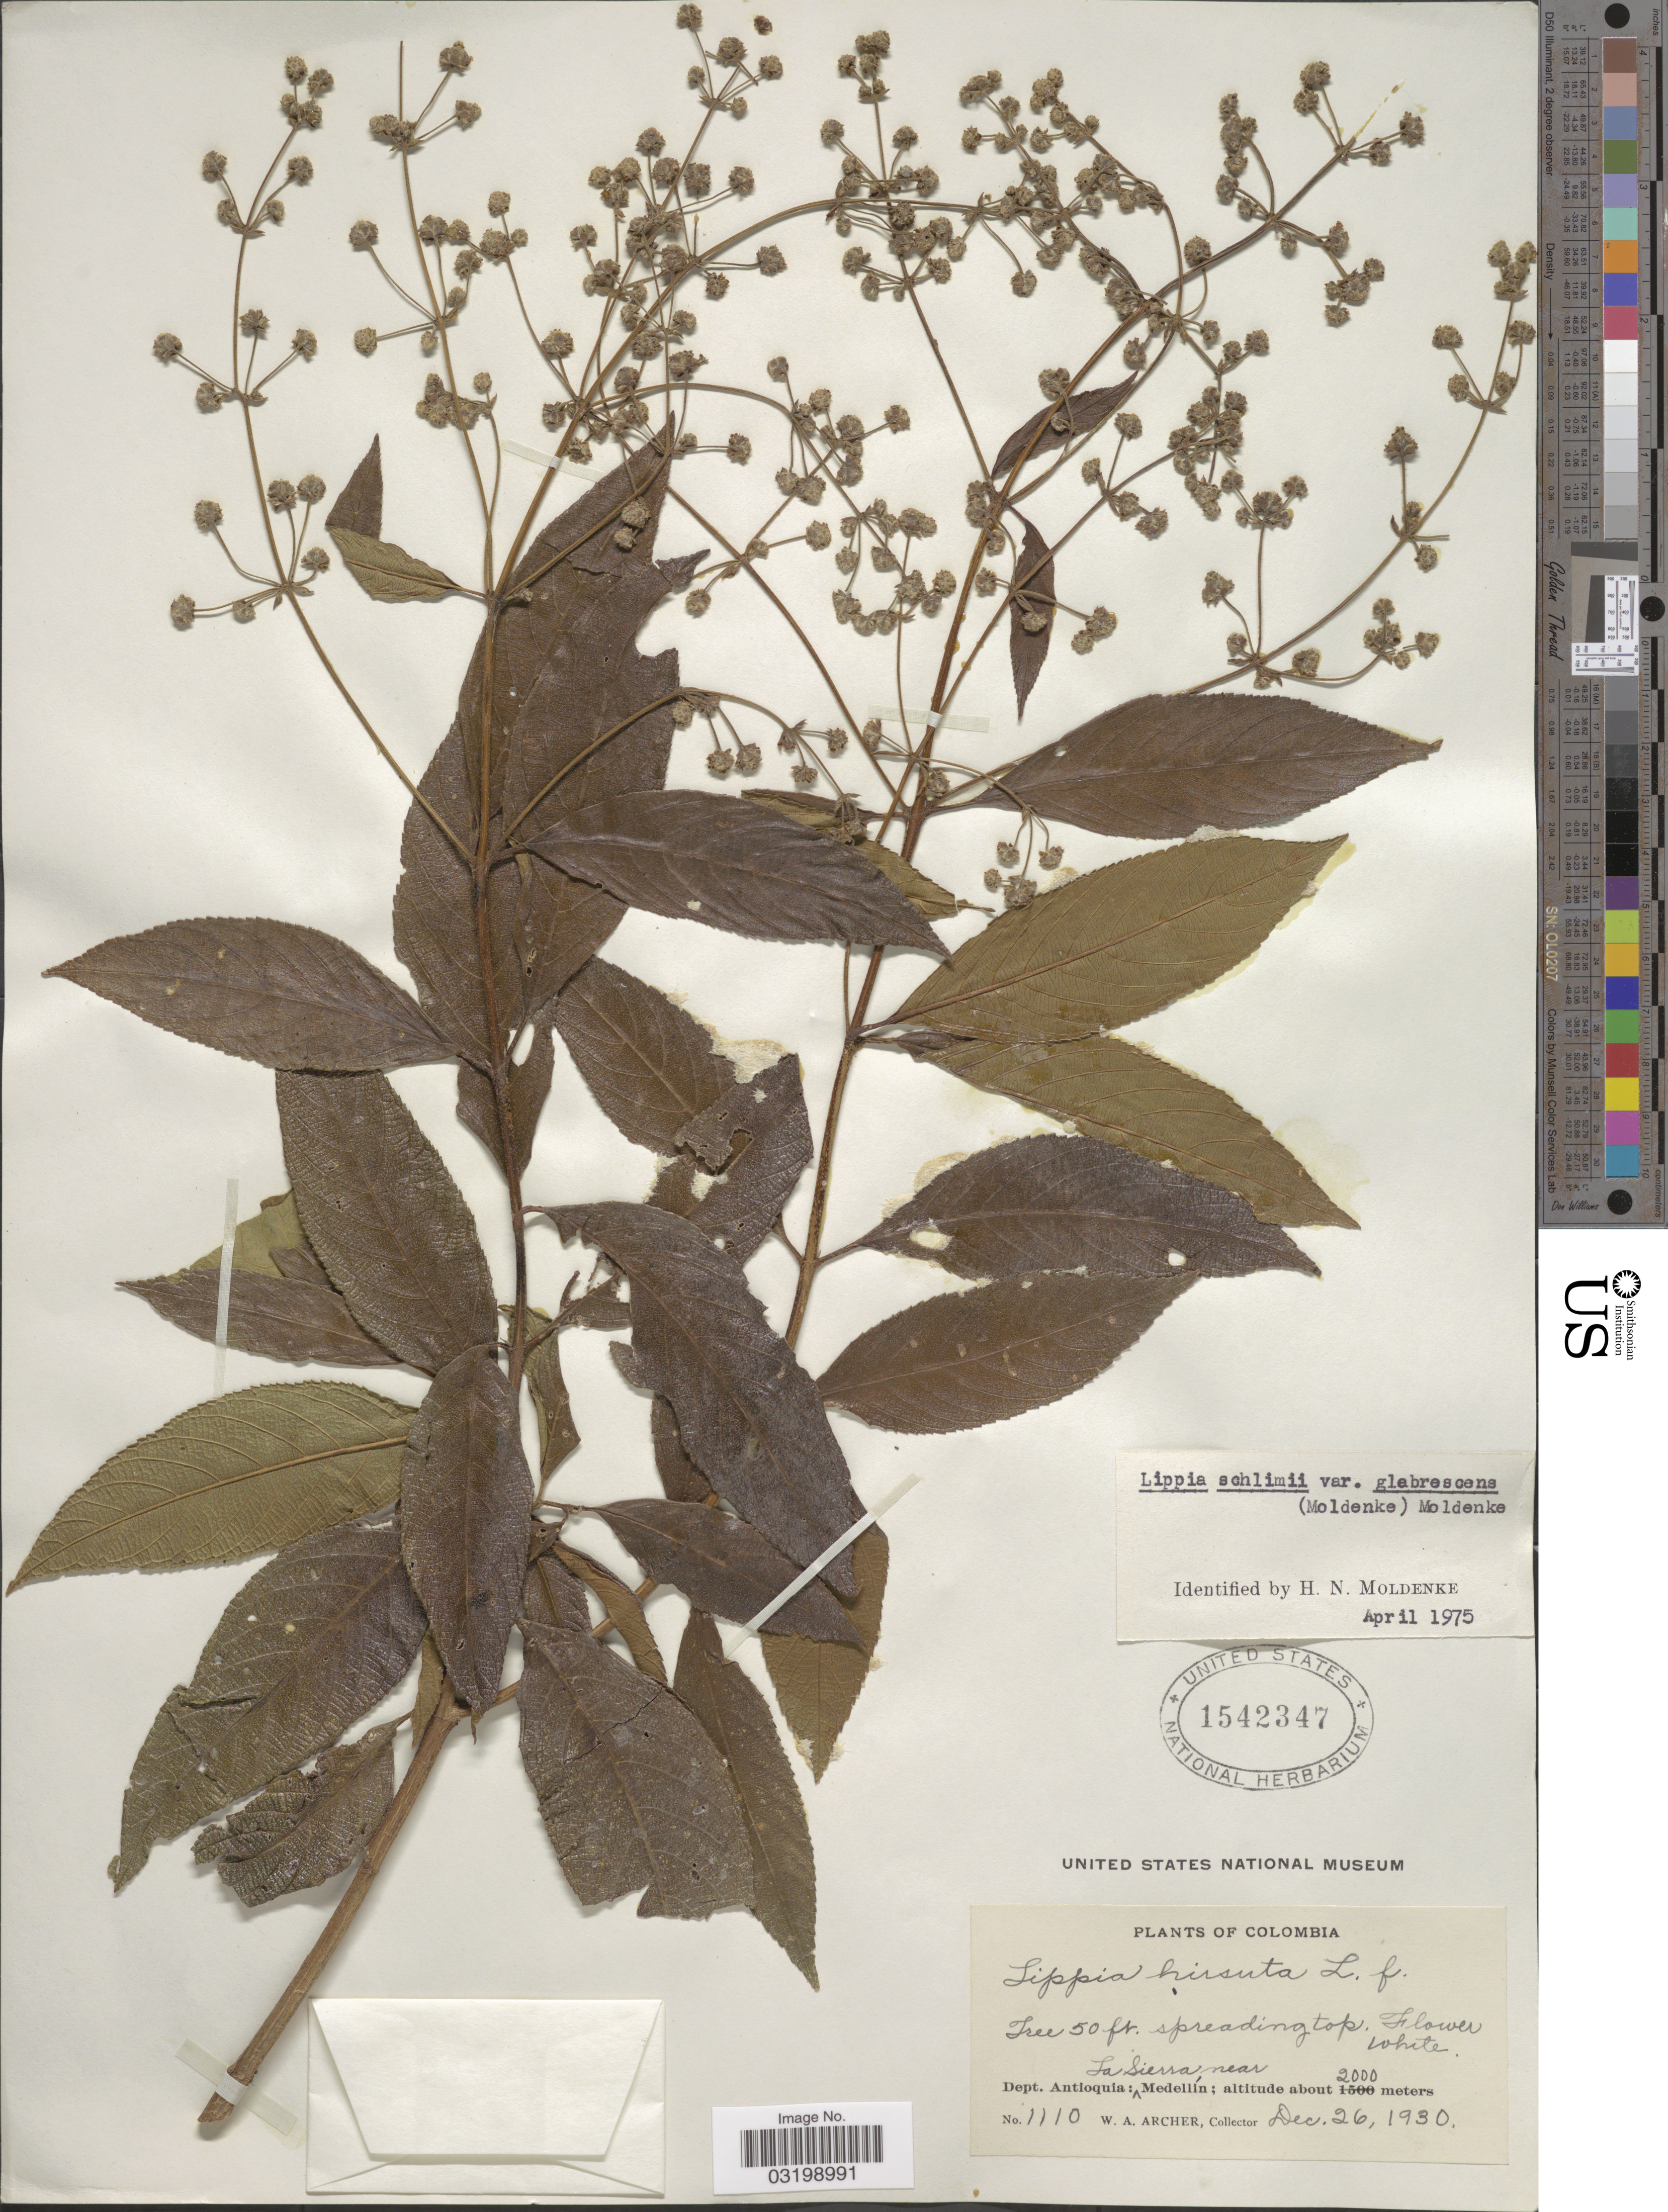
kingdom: Plantae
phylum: Tracheophyta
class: Magnoliopsida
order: Lamiales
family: Verbenaceae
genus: Lippia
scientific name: Lippia hirsuta var. glabrescens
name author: Moldenke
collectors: W. Archer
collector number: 1110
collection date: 1930-12-26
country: Colombia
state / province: Antioquia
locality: Dept. Antioquia: La Sierra, near Medellín.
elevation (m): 2000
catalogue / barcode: US 1542347